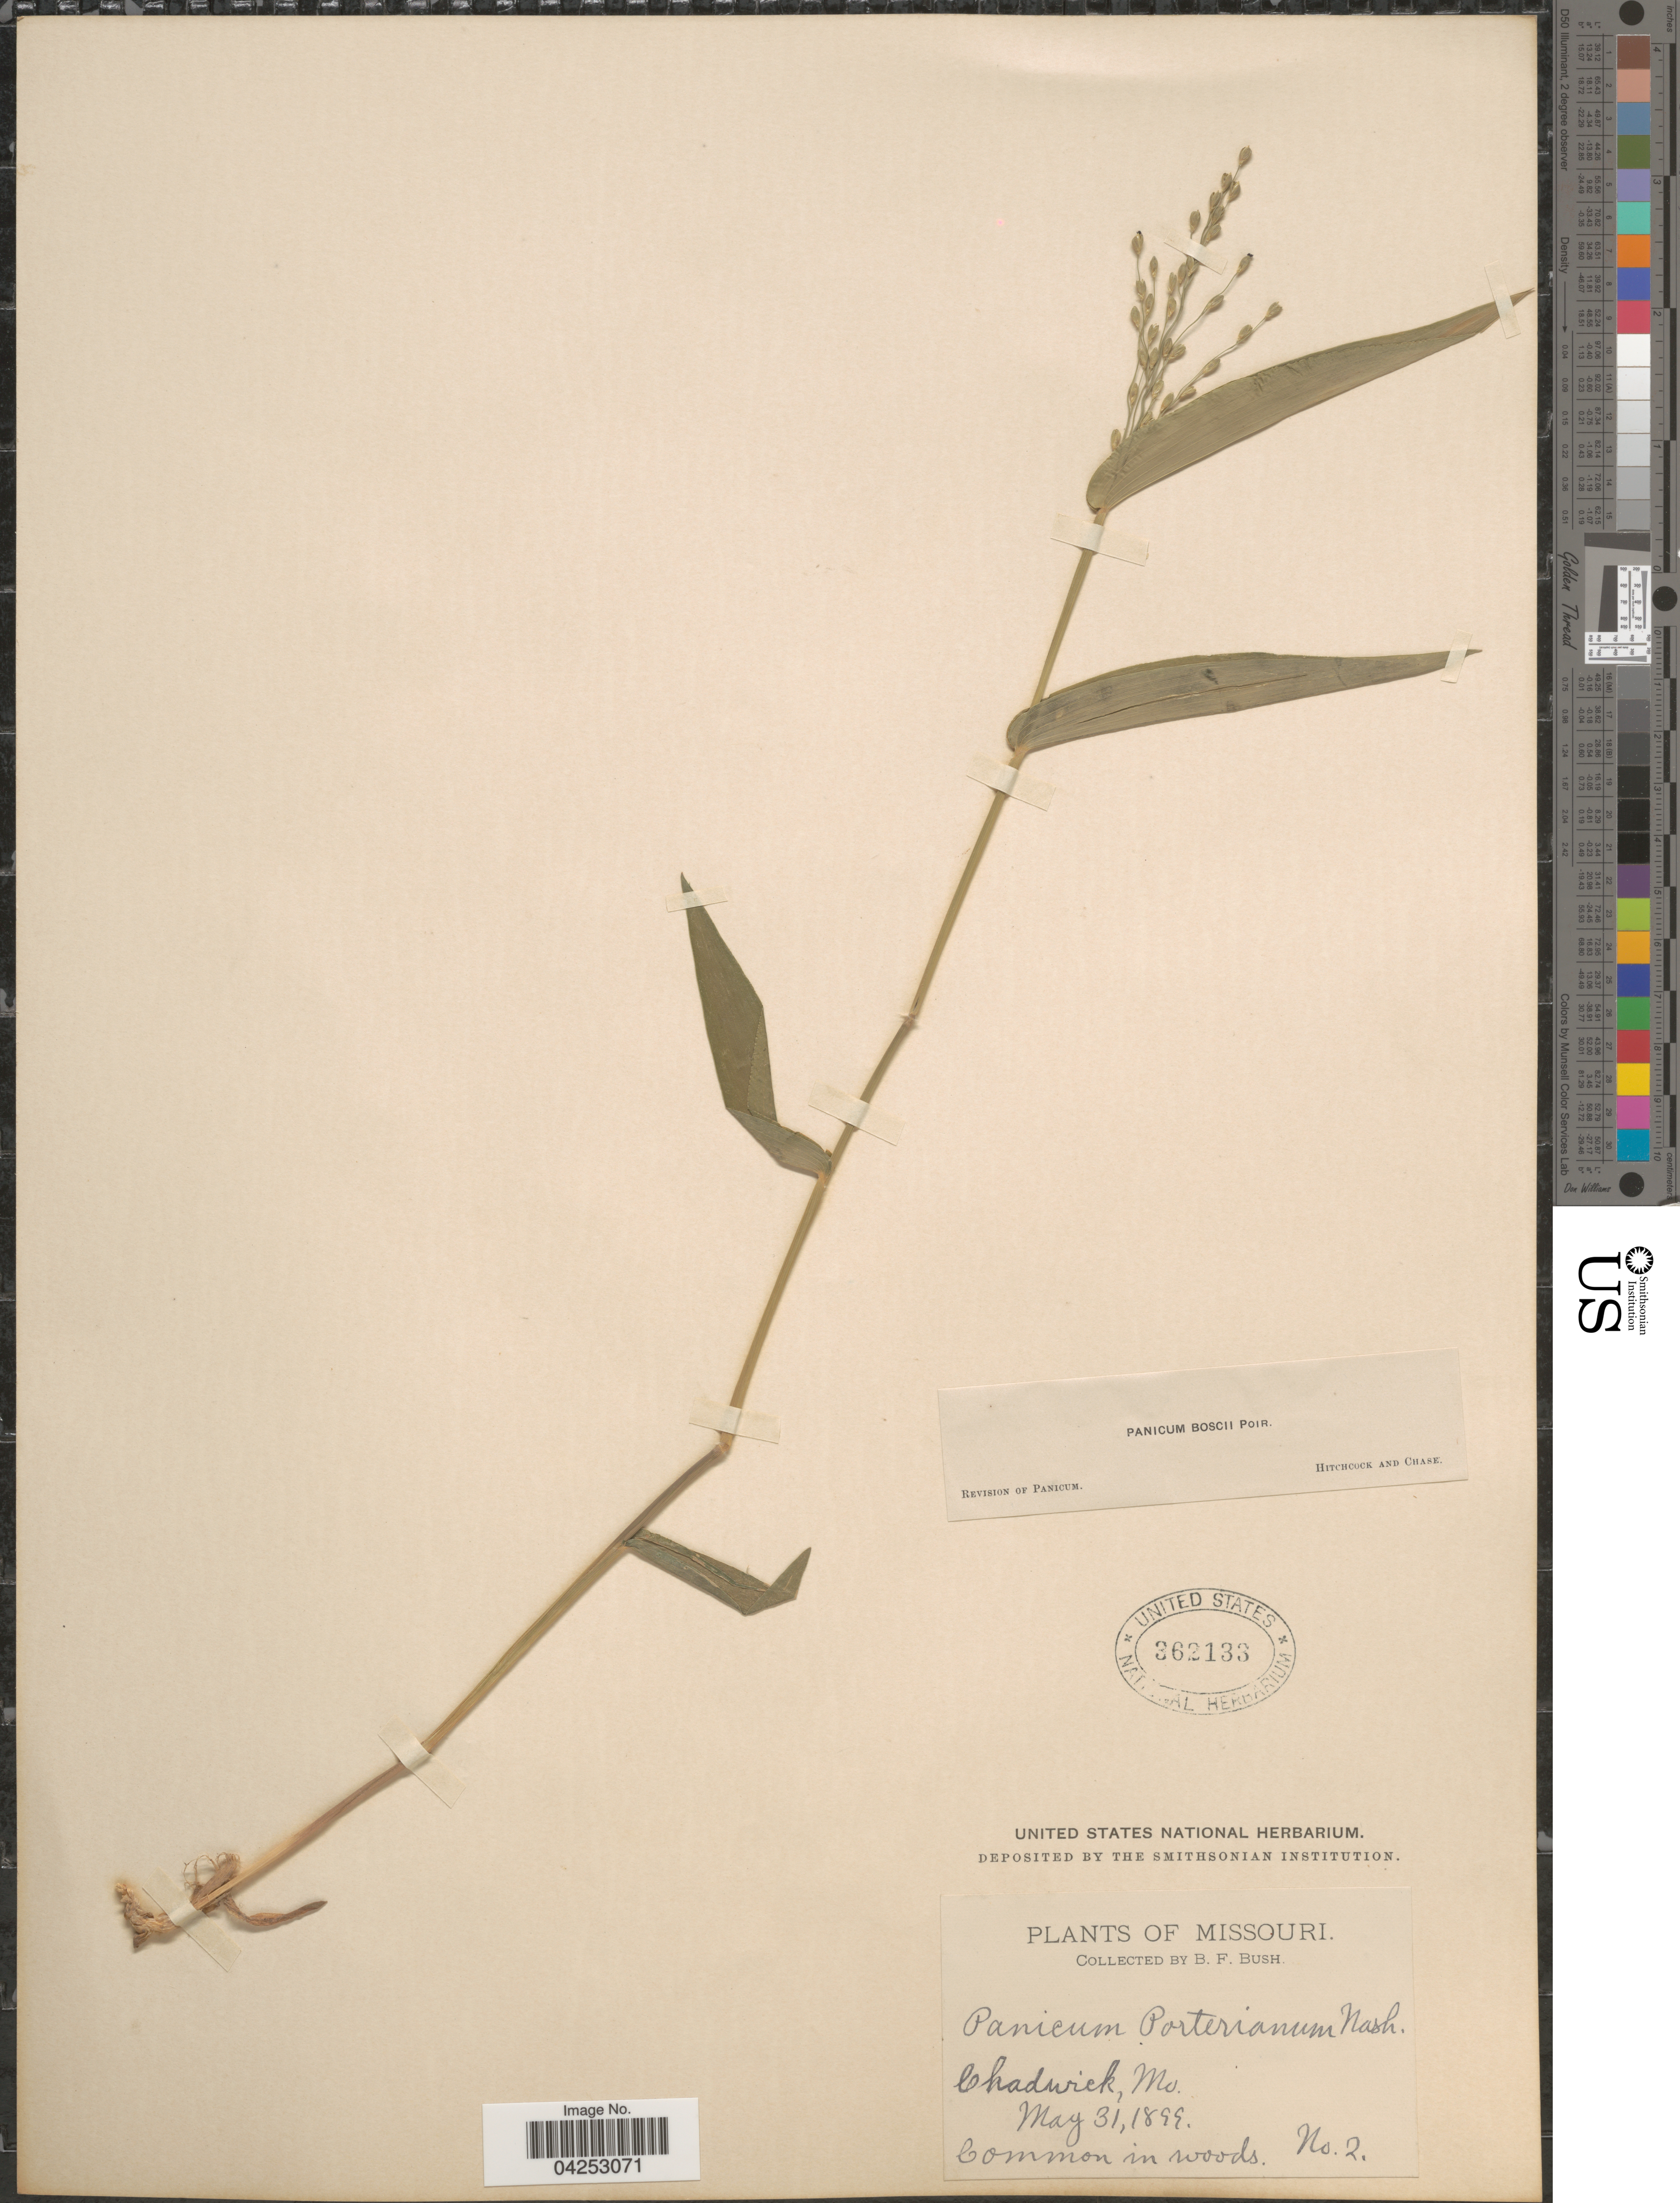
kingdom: Plantae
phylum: Tracheophyta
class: Liliopsida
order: Poales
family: Poaceae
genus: Dichanthelium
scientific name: Dichanthelium boscii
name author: (Poir.) Gould & C.A. Clark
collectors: B. F. Bush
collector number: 2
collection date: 1899-05-31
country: United States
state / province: Missouri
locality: Chadwick. Common in woods.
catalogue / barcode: US 362133